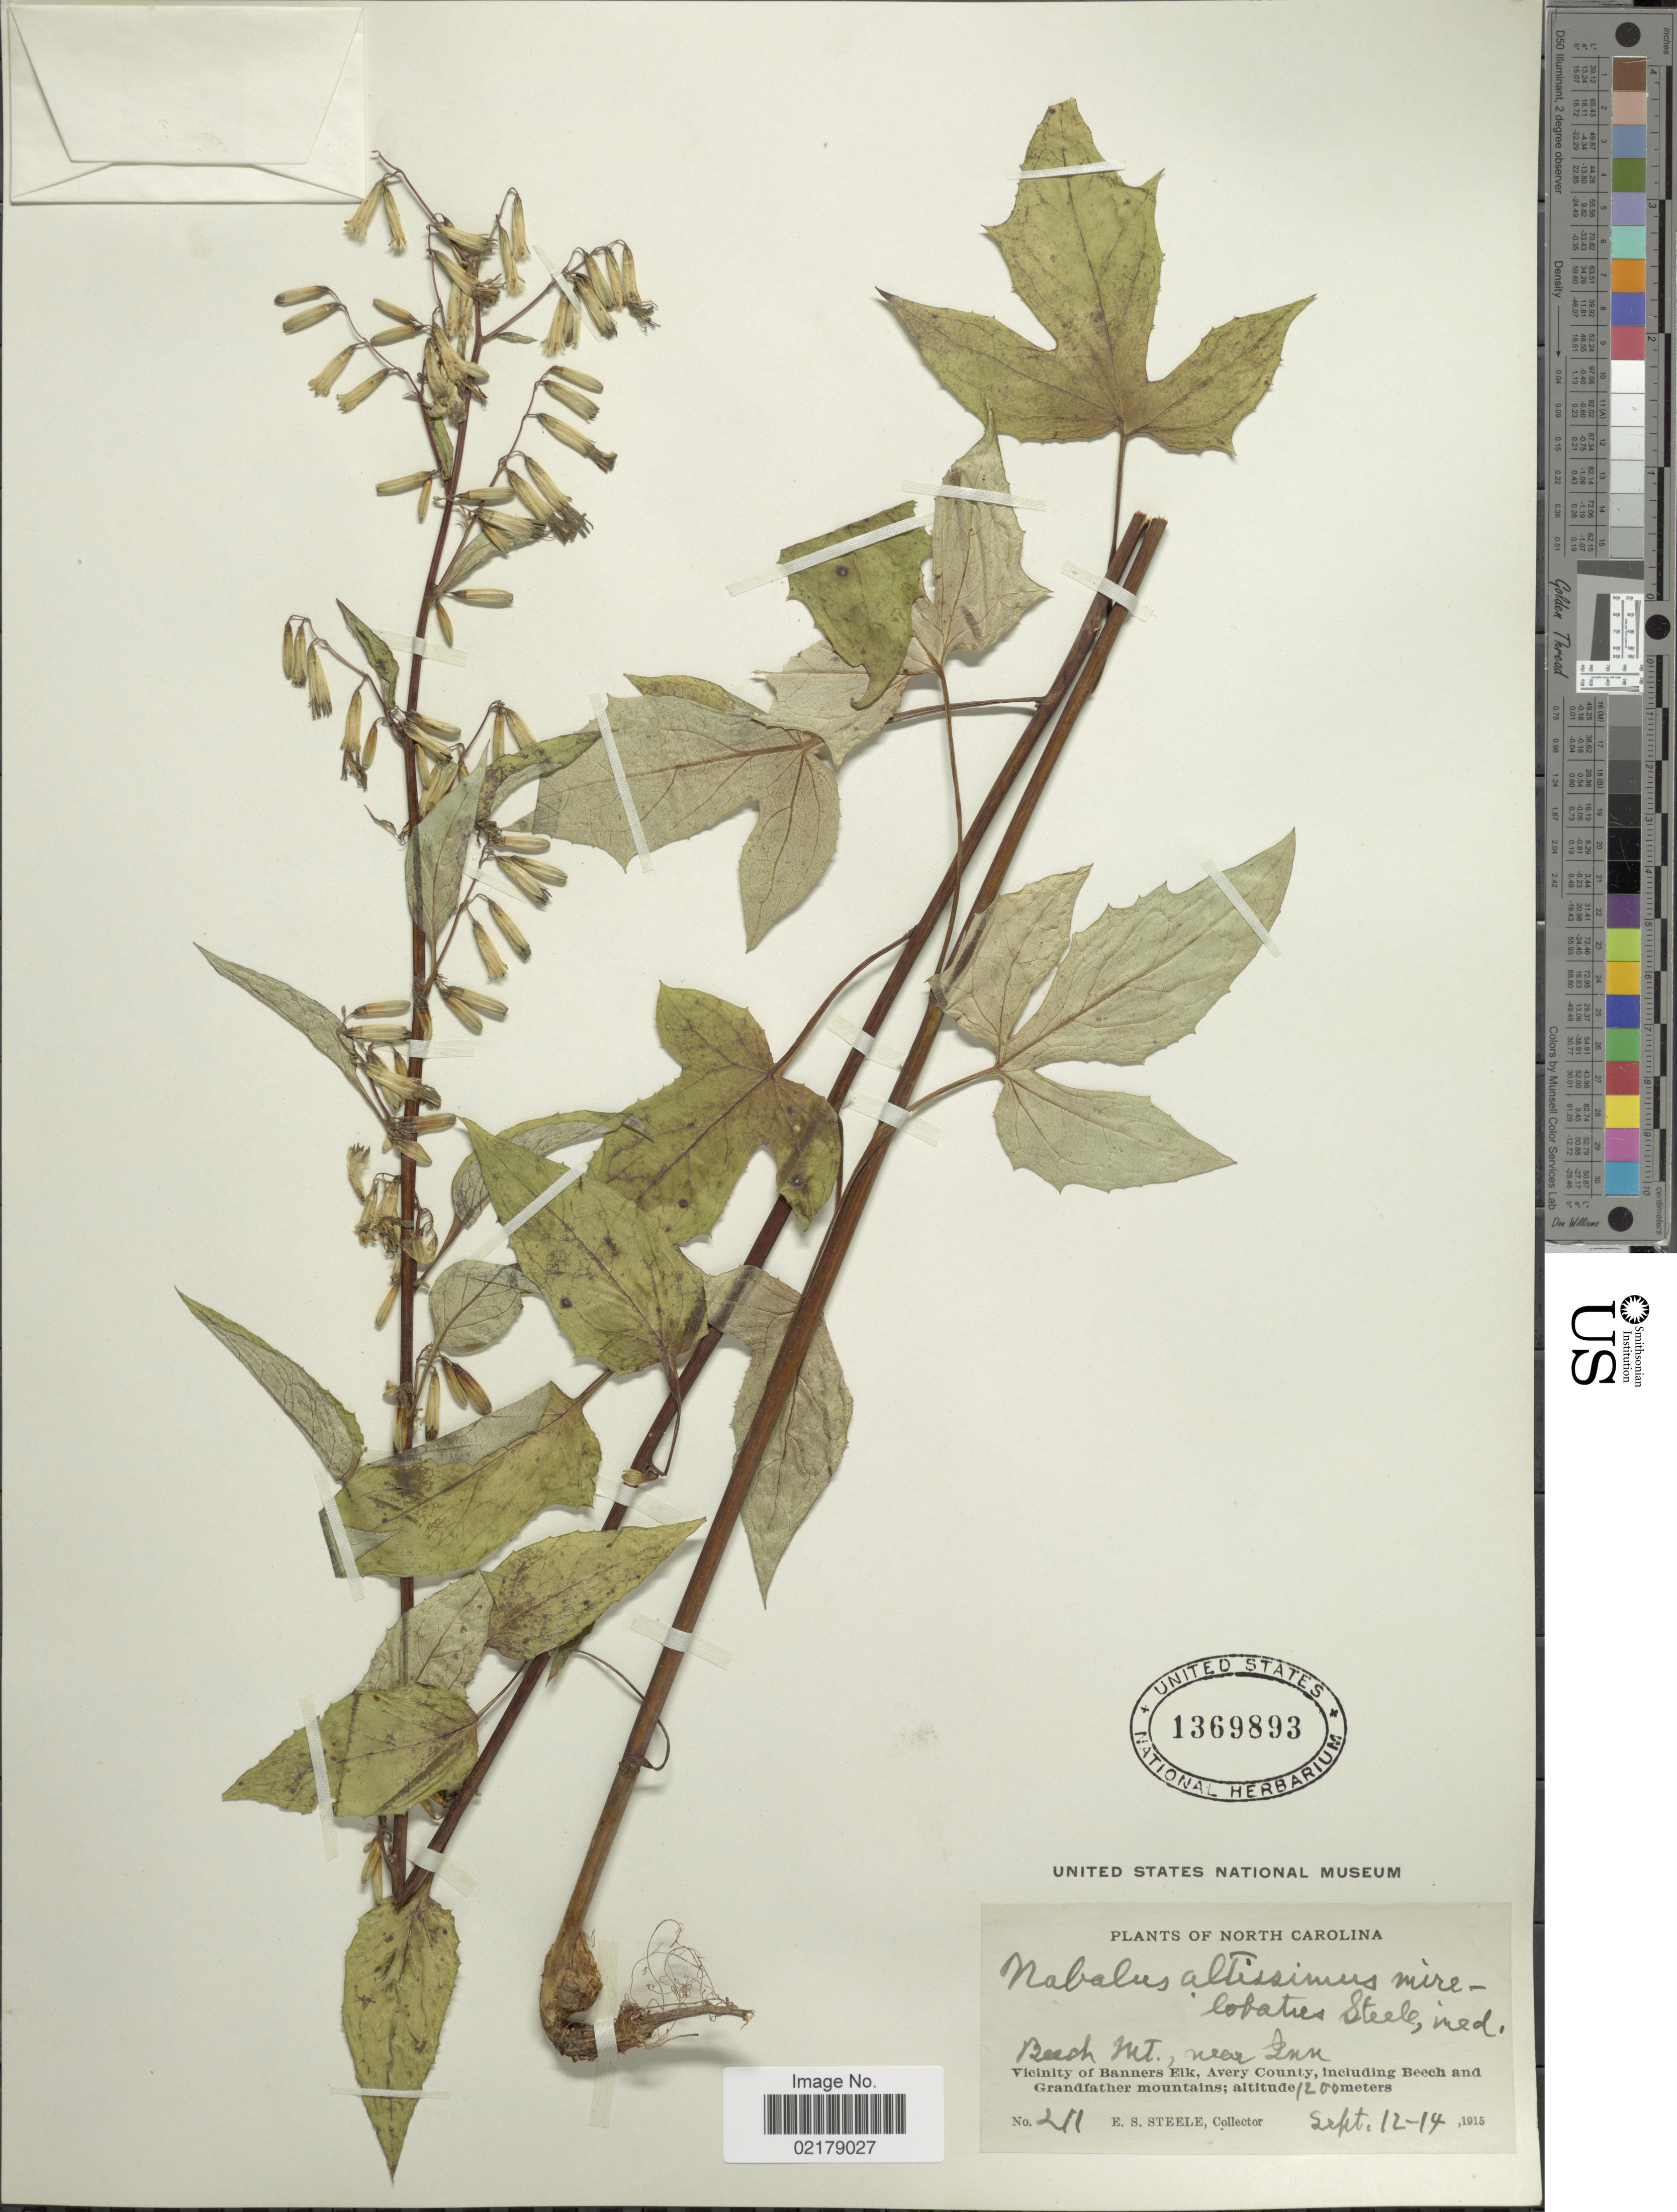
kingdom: Plantae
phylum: Tracheophyta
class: Magnoliopsida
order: Asterales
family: Asteraceae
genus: Nabalus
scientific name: Nabalus altissimus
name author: (L.) Hook.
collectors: E. Steele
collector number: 211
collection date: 1915-09-12/1915-09-14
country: United States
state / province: North Carolina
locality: Beech Mt., near Inn, Vicinity of Banners Elk, Avery County, including Beech and Grandfather mountains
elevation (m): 1200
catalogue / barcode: US 1369893